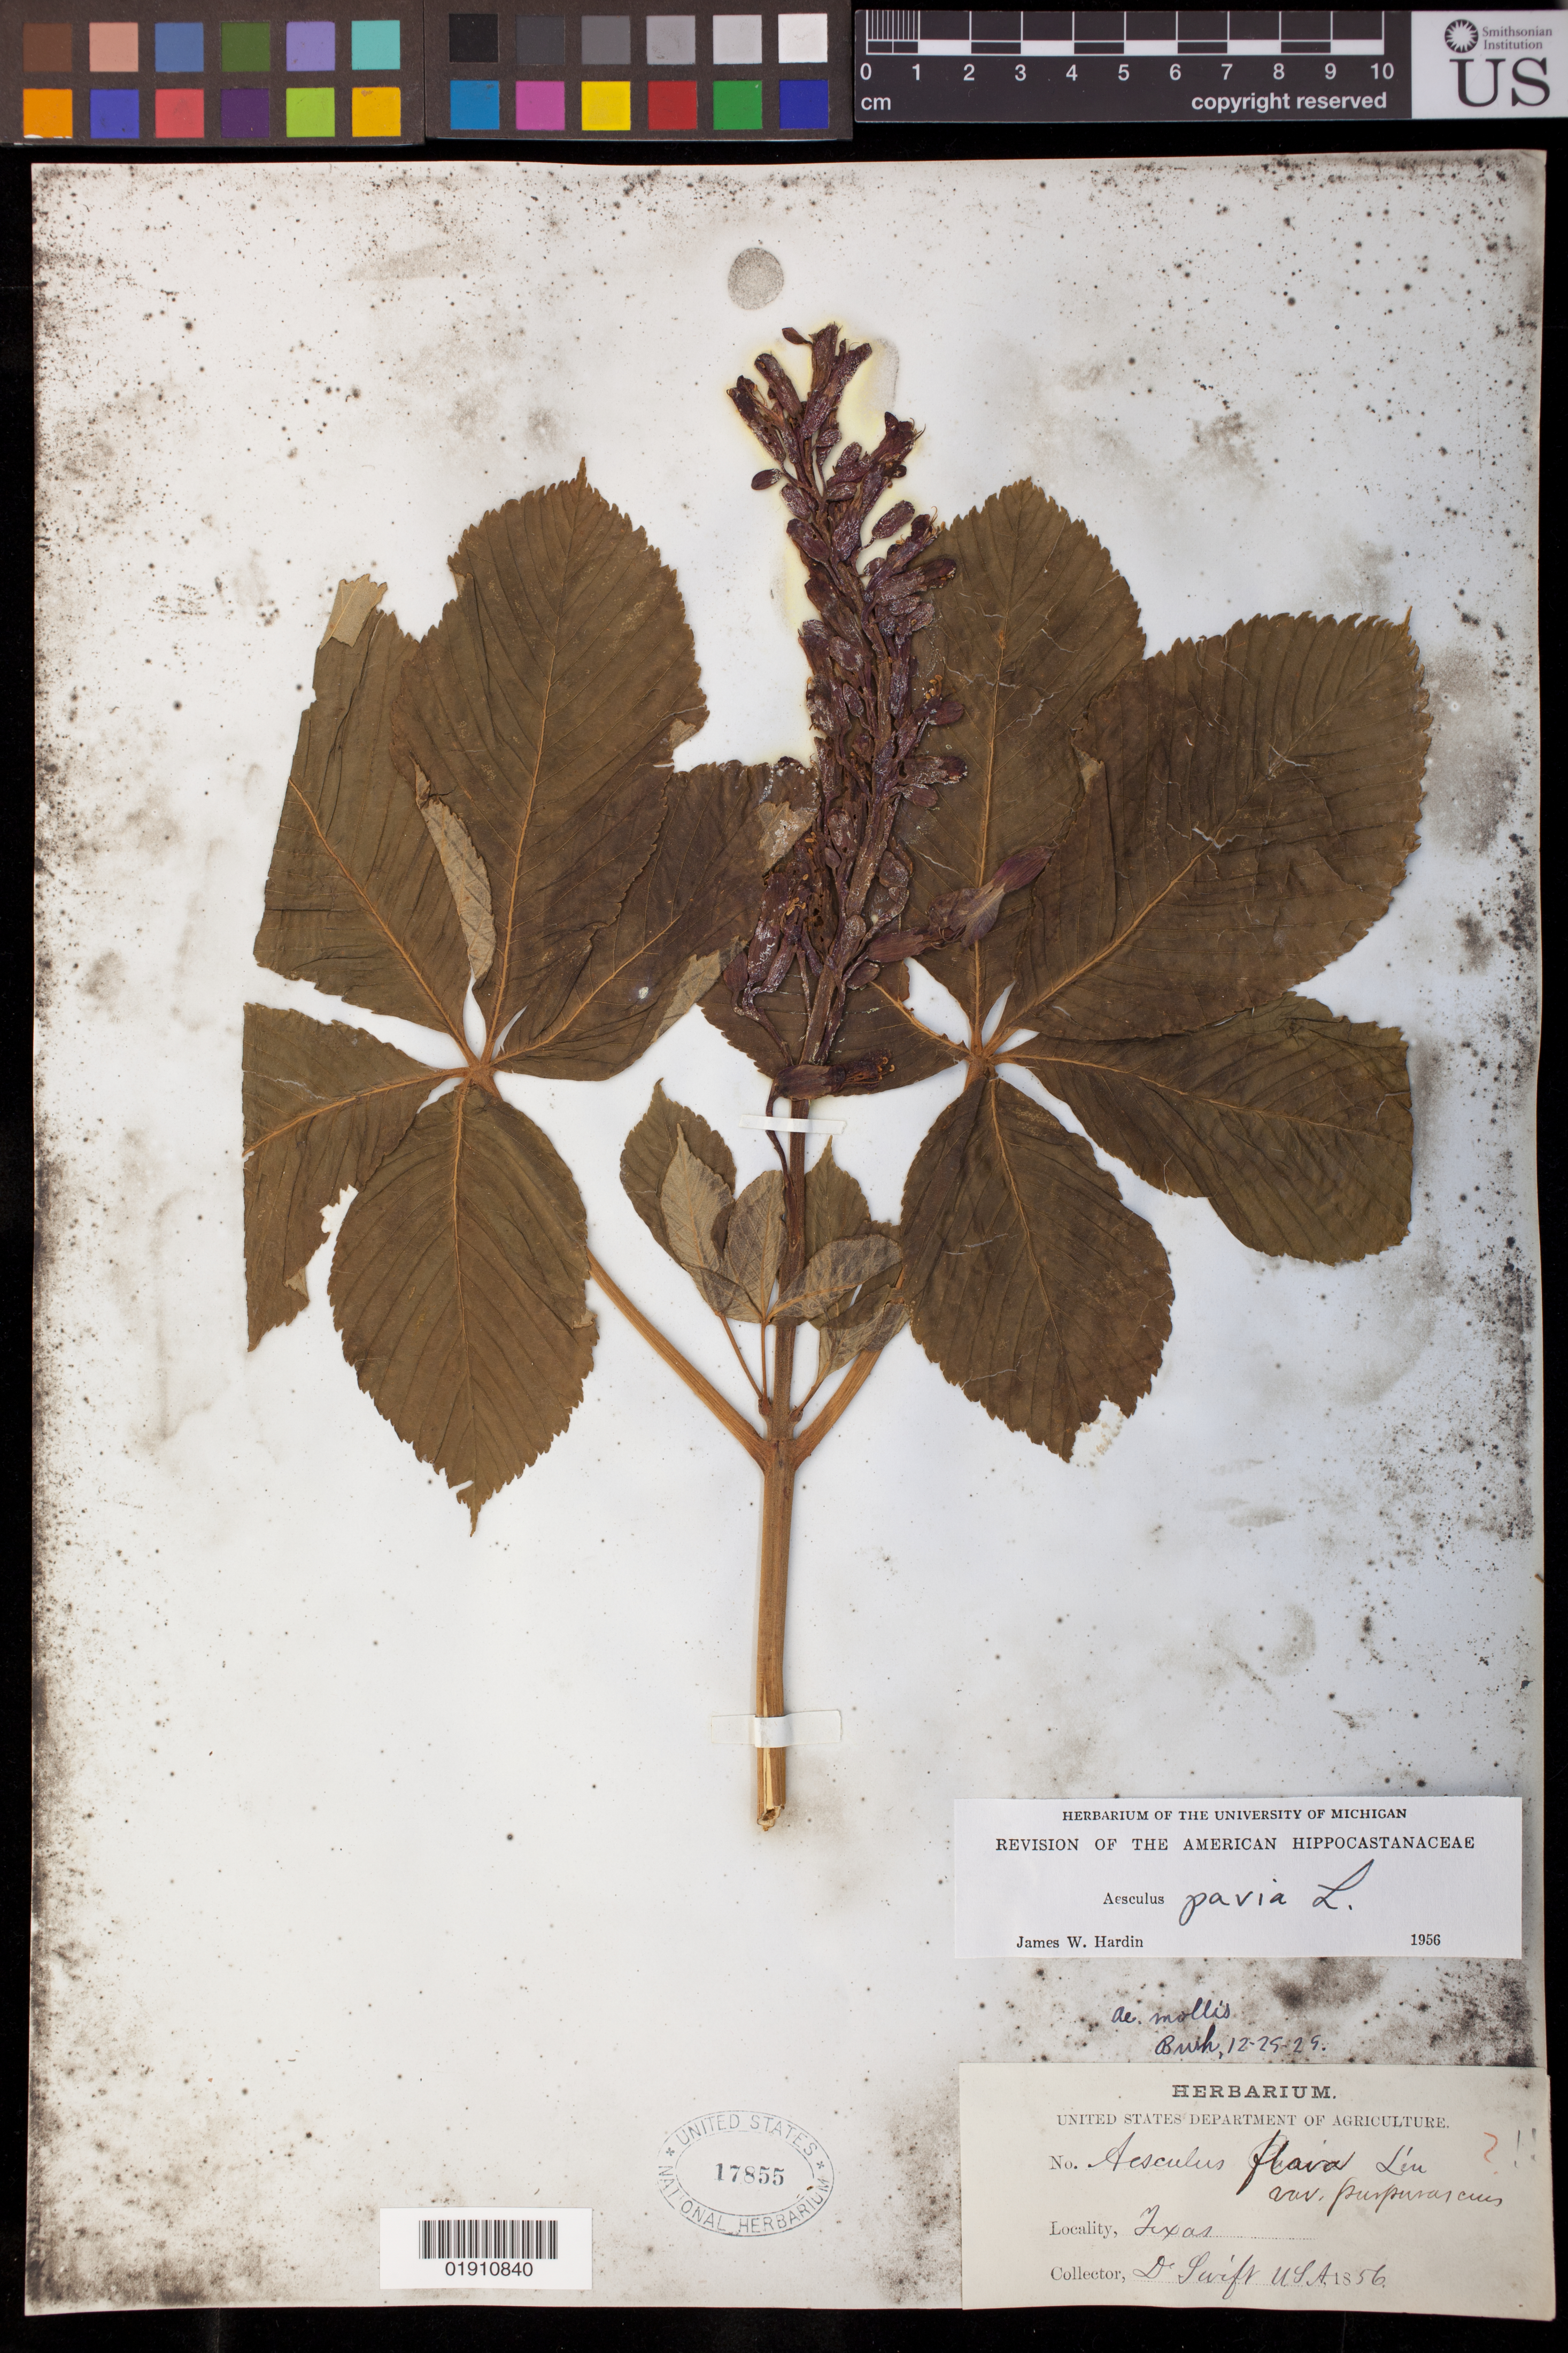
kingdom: Plantae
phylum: Tracheophyta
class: Magnoliopsida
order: Sapindales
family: Sapindaceae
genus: Aesculus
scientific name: Aesculus pavia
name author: L.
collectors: Swift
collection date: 1856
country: United States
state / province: Texas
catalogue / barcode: US 17855